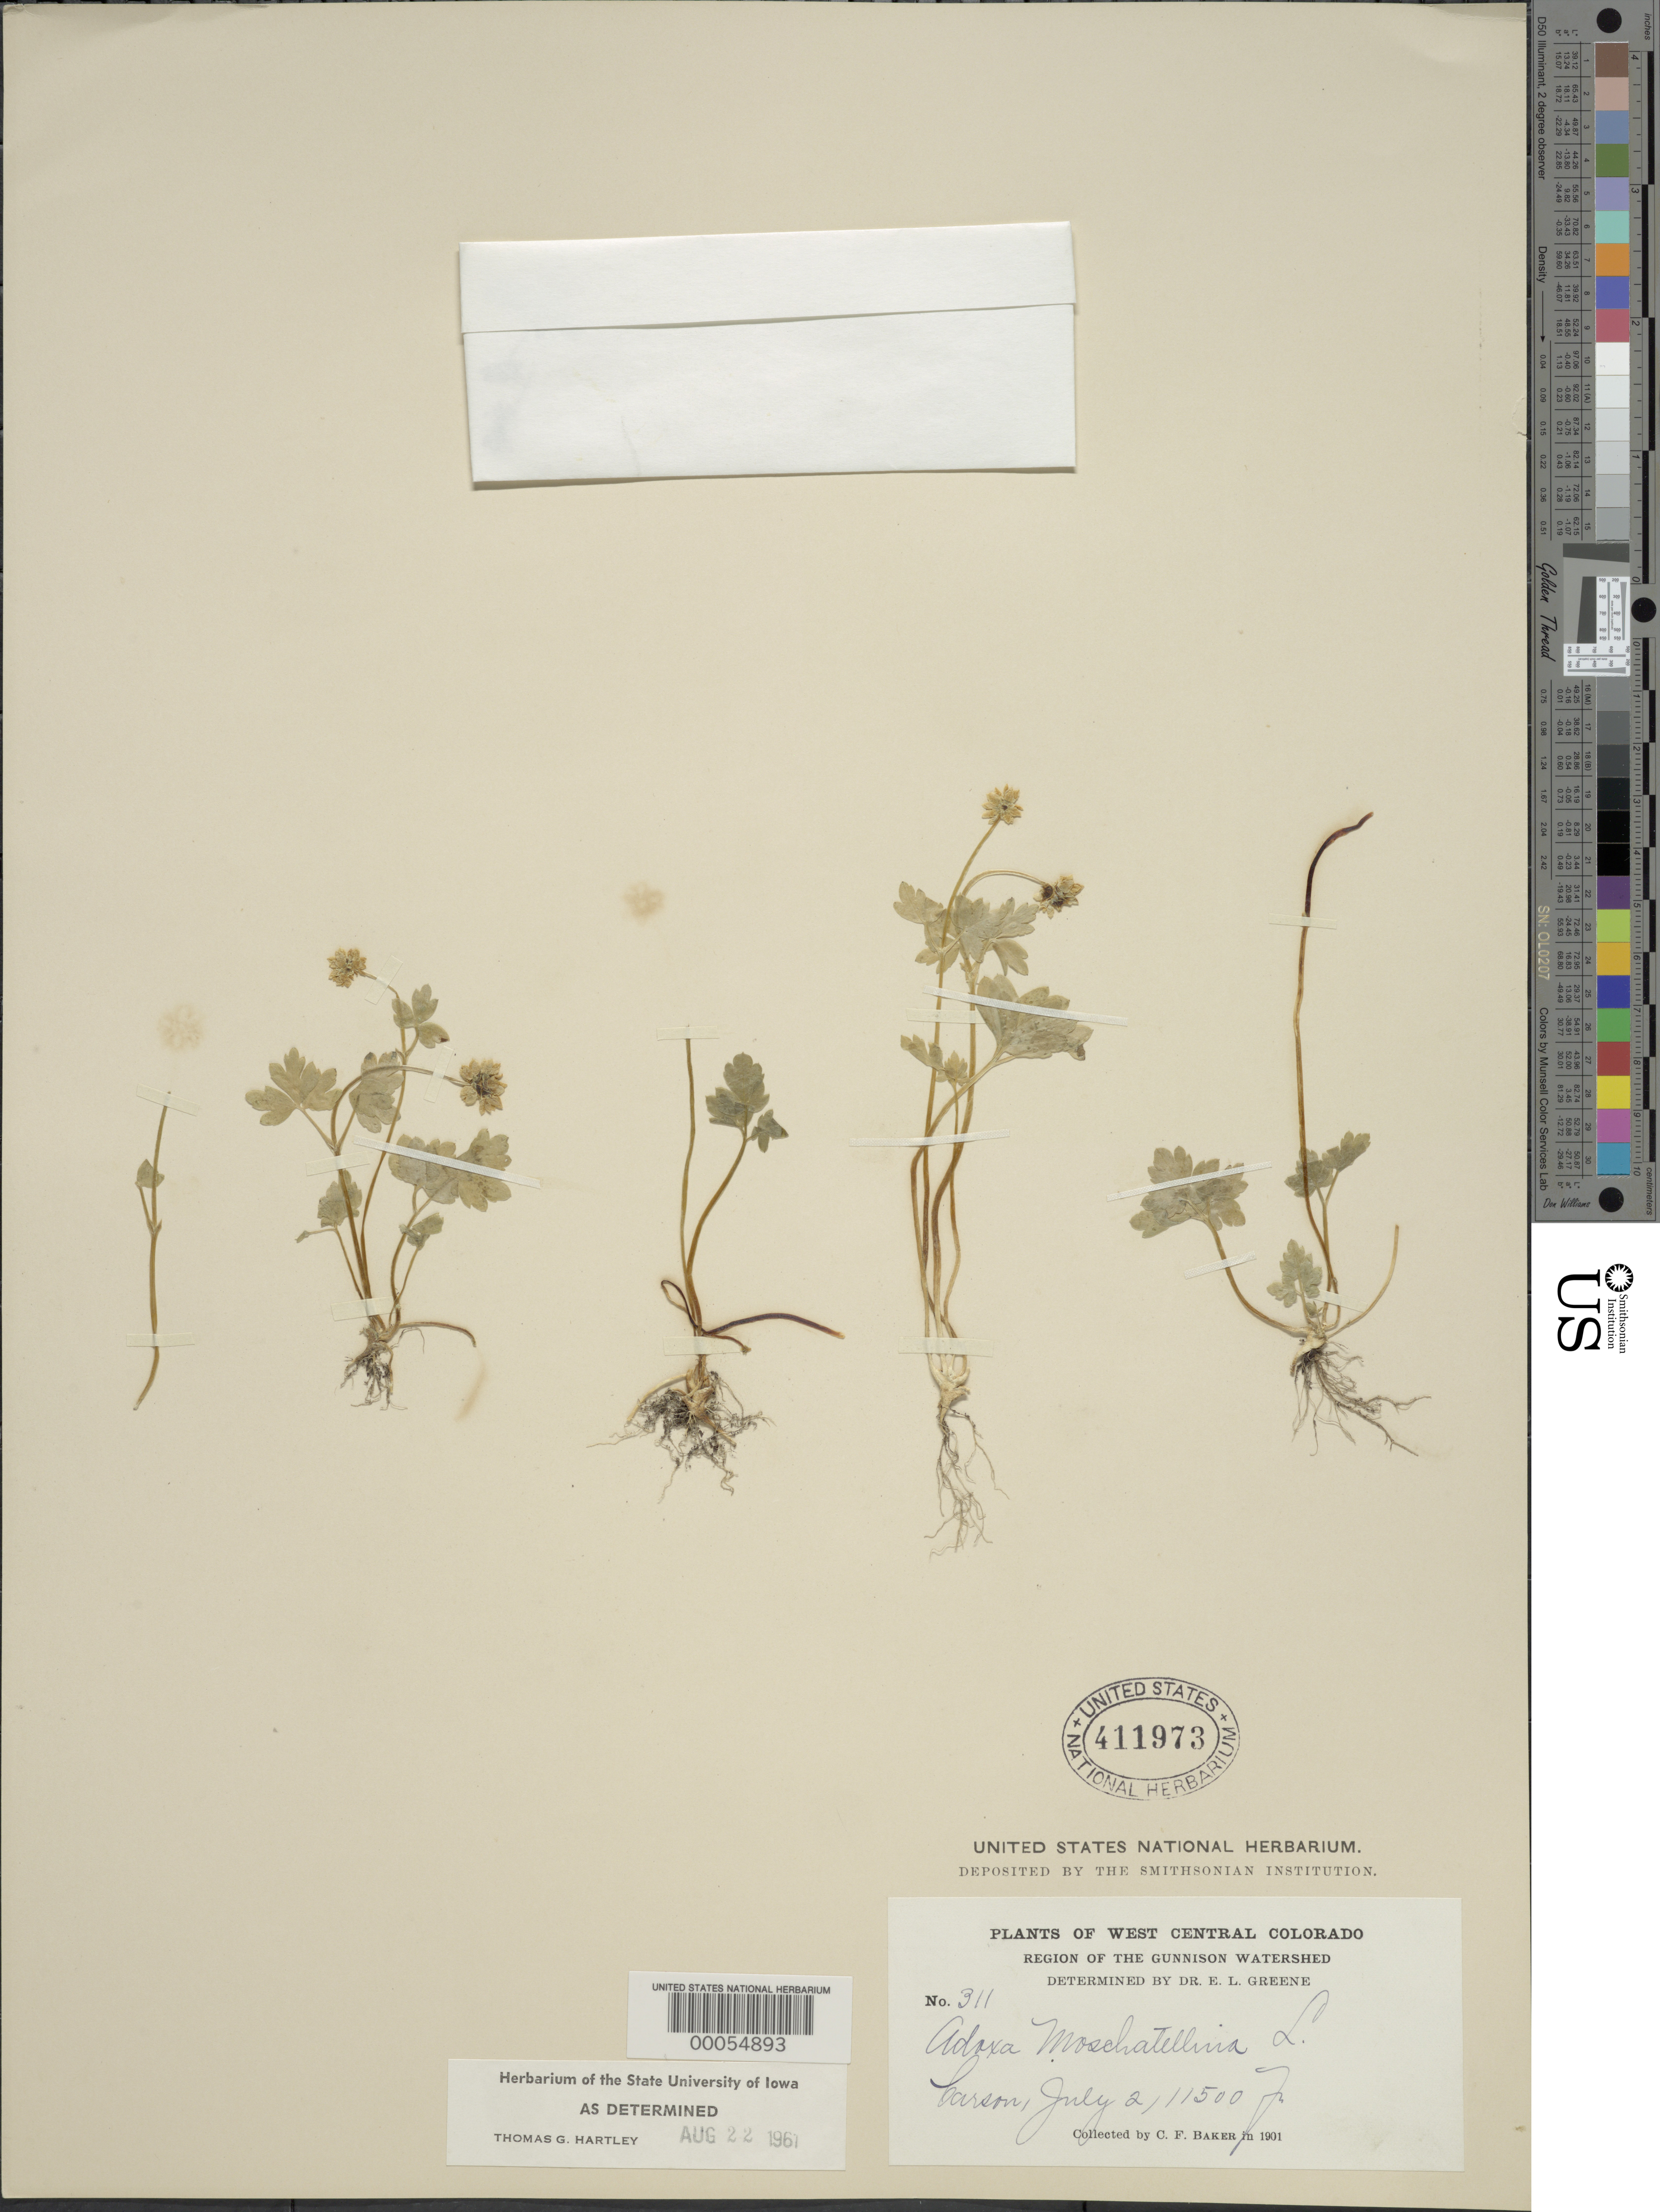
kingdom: Plantae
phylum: Tracheophyta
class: Magnoliopsida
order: Dipsacales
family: Viburnaceae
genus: Adoxa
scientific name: Adoxa moschatellina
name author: L.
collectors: C. F. Baker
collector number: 311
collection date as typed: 02 Jul 1901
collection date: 1901-07-02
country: United States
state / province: Colorado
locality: Gunnison watershed: carson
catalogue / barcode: US 411973